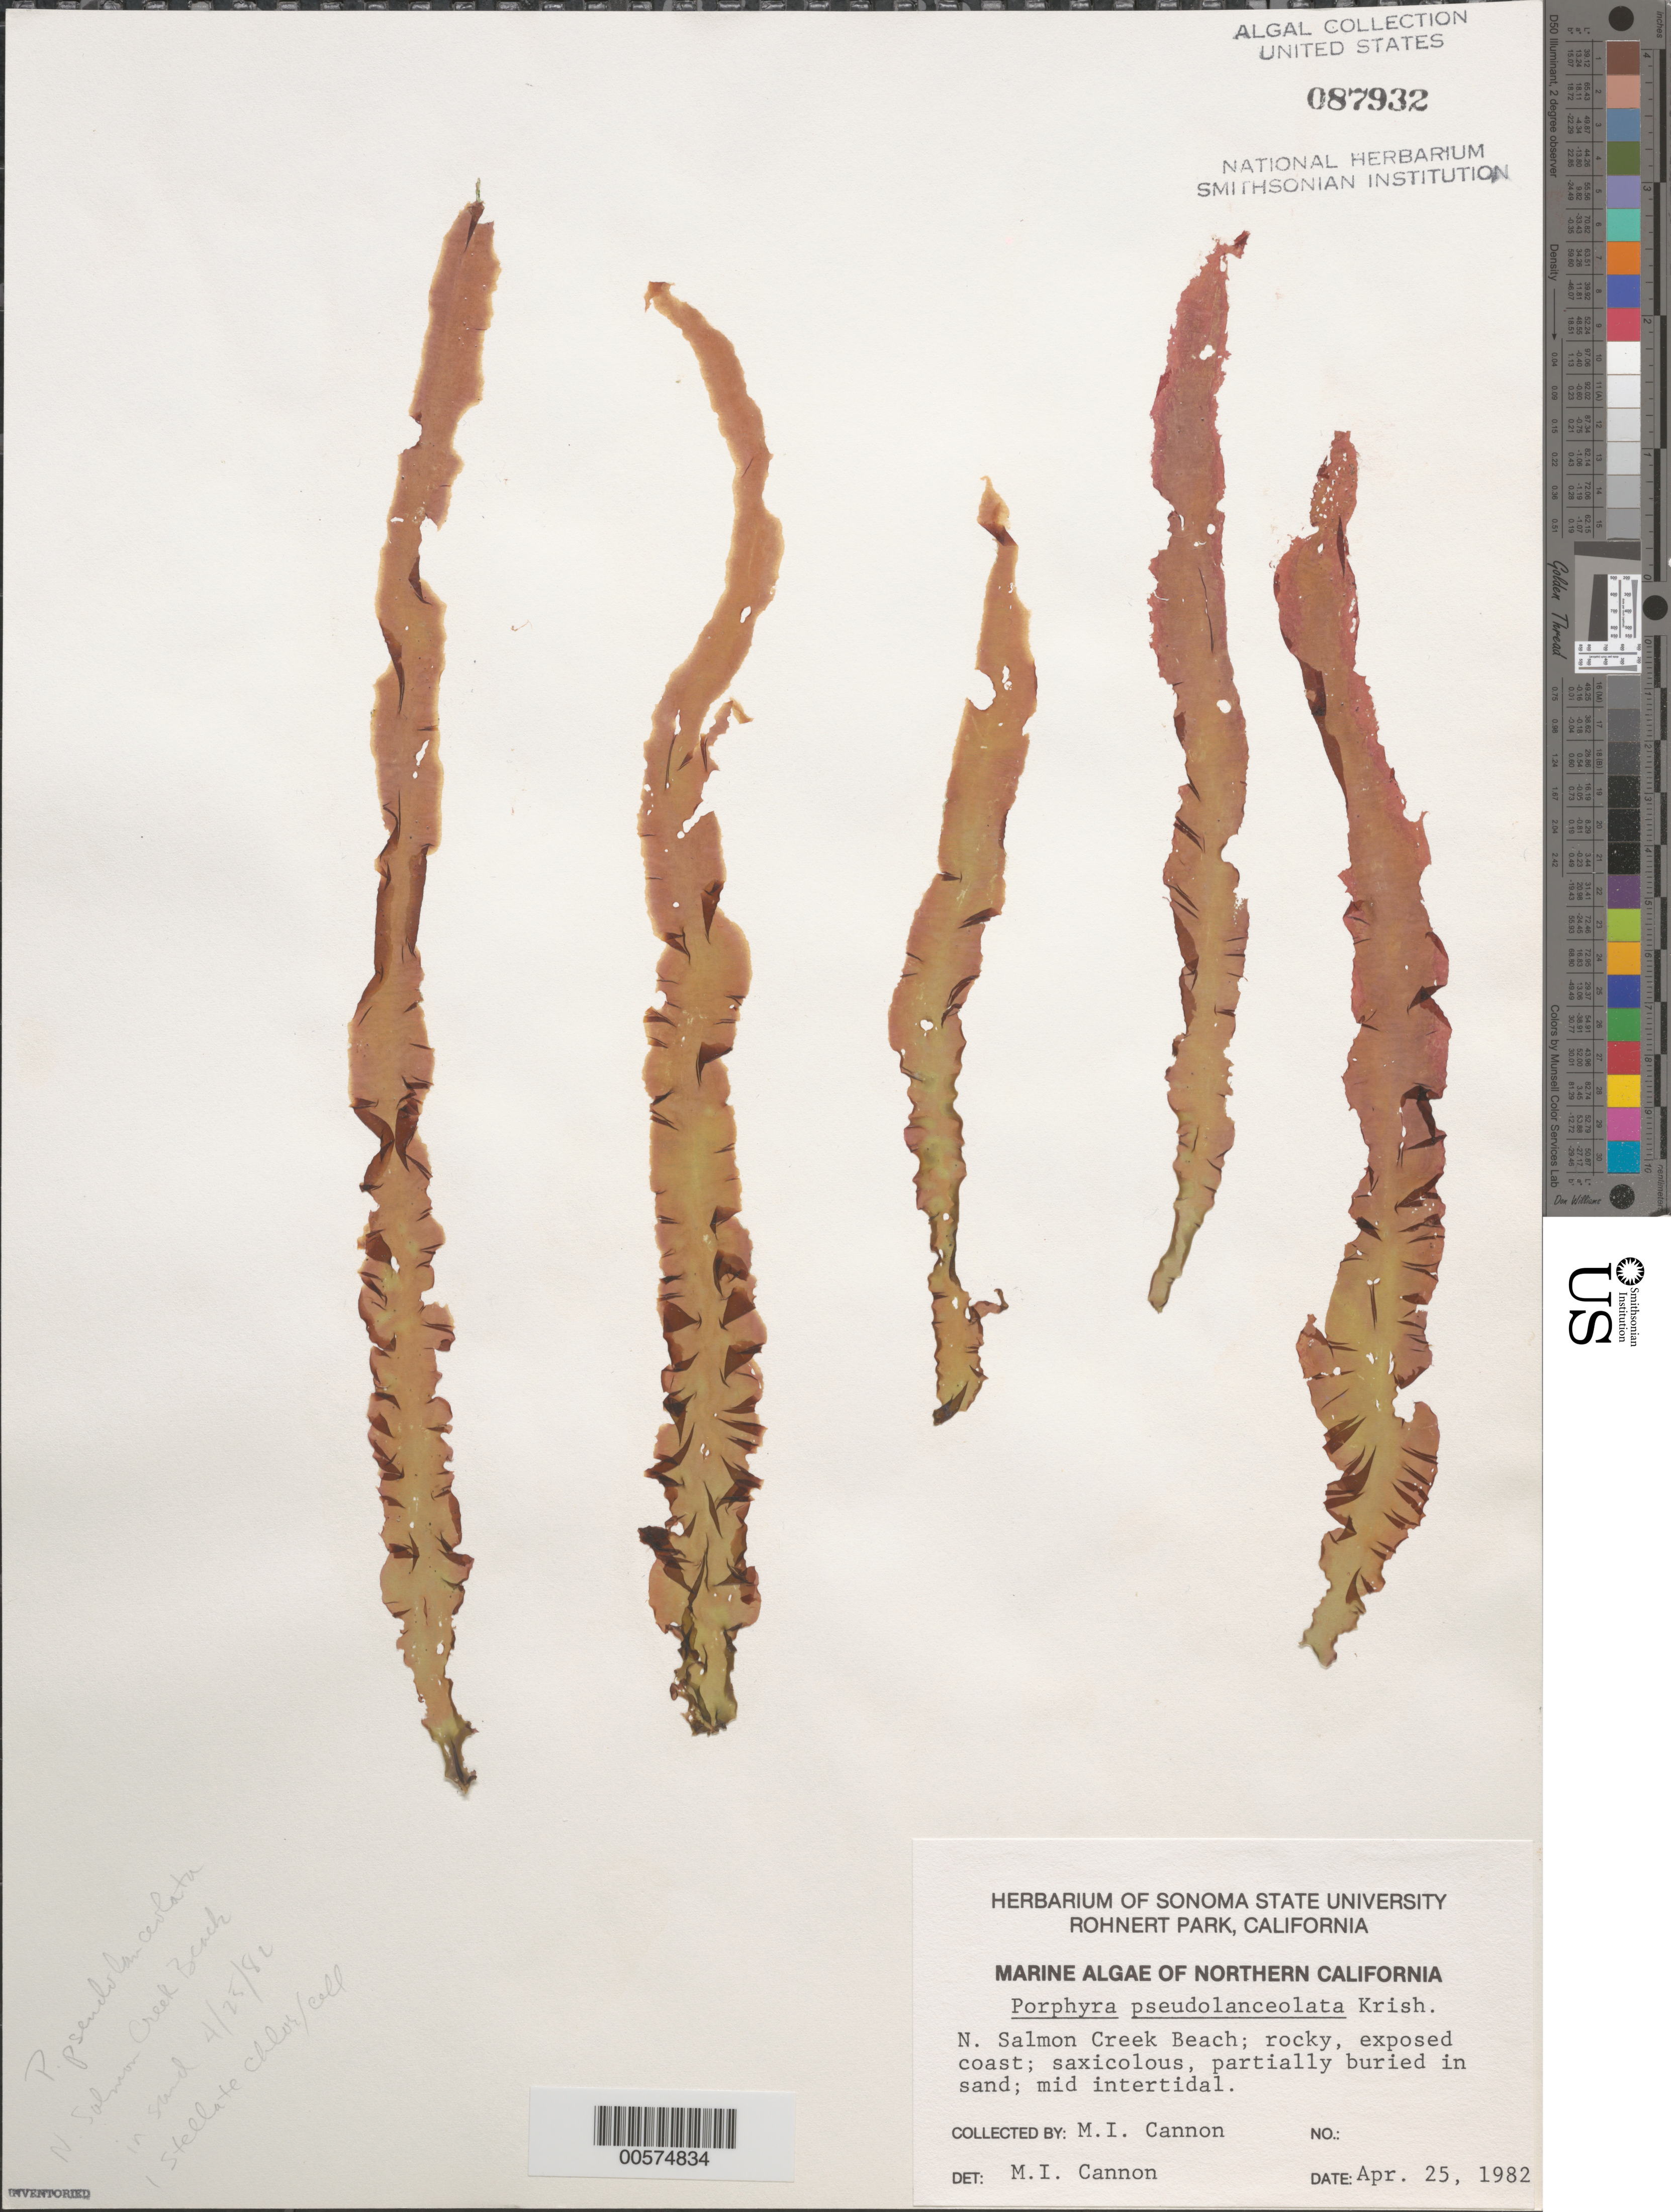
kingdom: Plantae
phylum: Rhodophyta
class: Bangiophyceae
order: Bangiales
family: Bangiaceae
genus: Porphyra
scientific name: Porphyra pseudolanceolata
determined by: Cannon, M. I.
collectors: M. Cannon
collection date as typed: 25 Apr 1982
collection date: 1982-04-25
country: United States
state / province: California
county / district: Sonoma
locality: Salmon Creek Beach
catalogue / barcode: US 87932